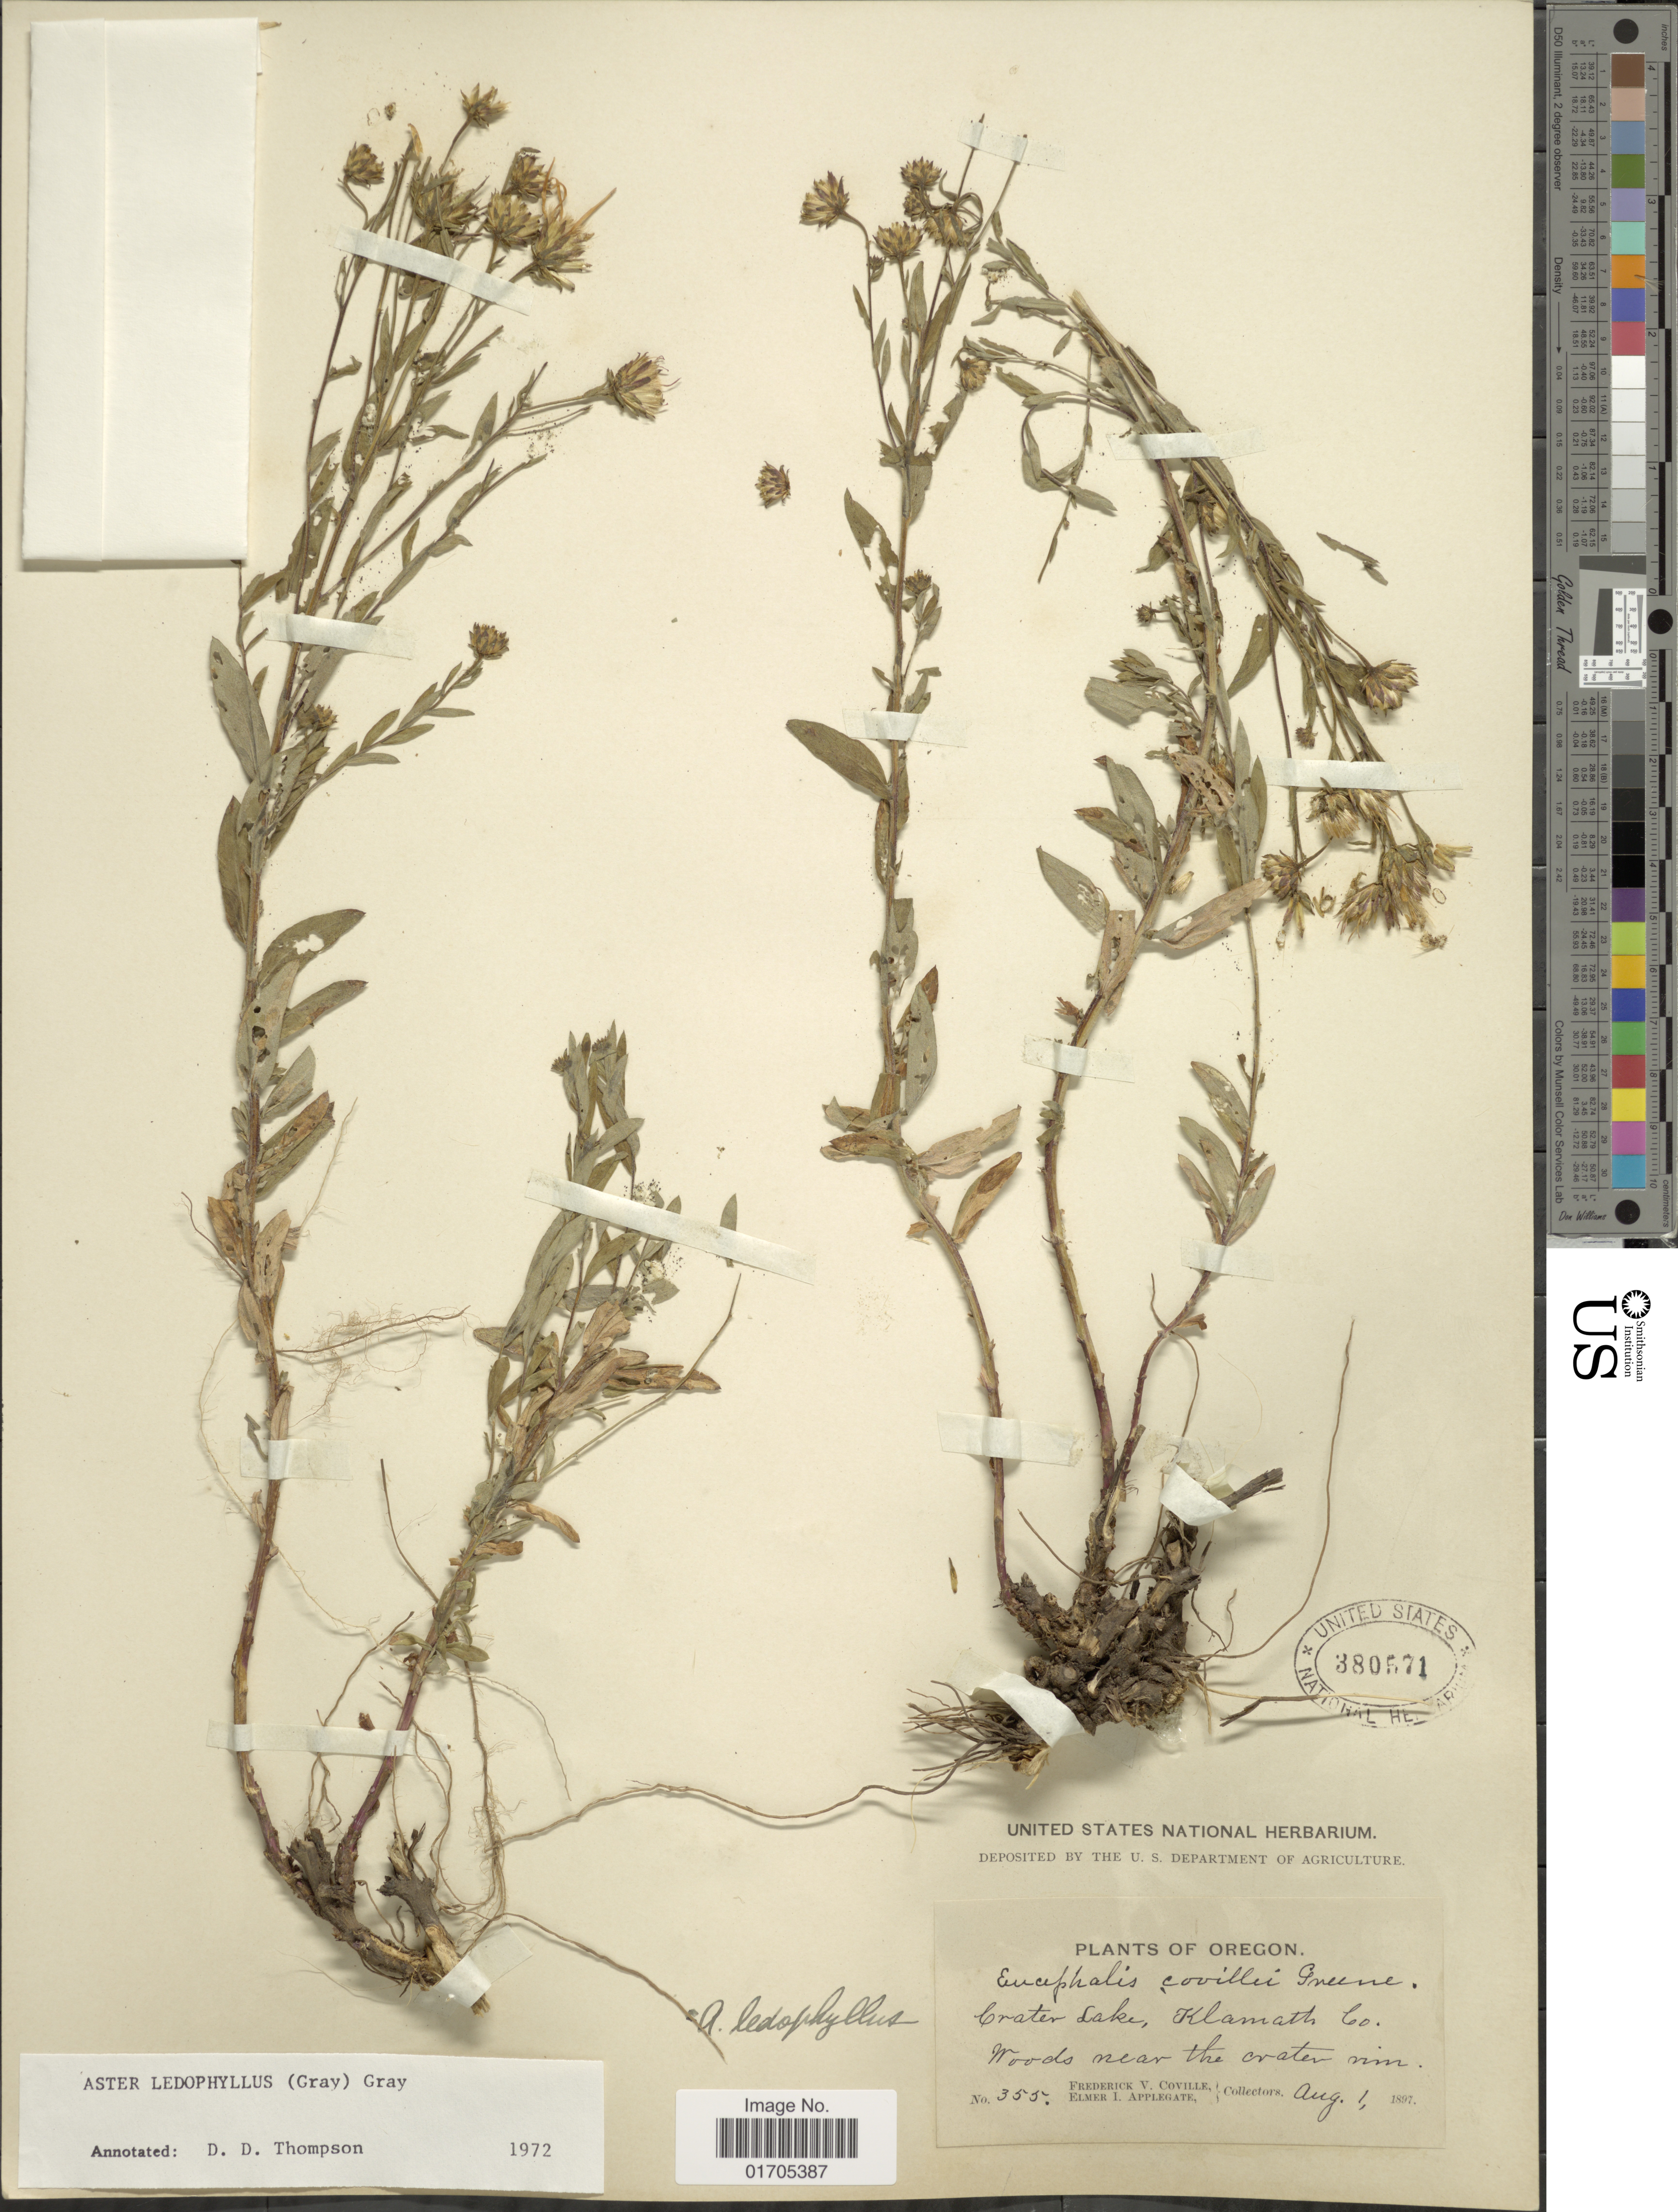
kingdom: Plantae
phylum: Tracheophyta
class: Magnoliopsida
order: Asterales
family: Asteraceae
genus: Eucephalus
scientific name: Eucephalus ledophyllus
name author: (A. Gray) Greene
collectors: F. V. Coville & E. I. Applegate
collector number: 355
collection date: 1897-08-01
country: United States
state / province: Oregon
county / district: Klamath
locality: Crater Lake, Klamath Co. Woods near the crater rim.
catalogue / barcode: US 380571